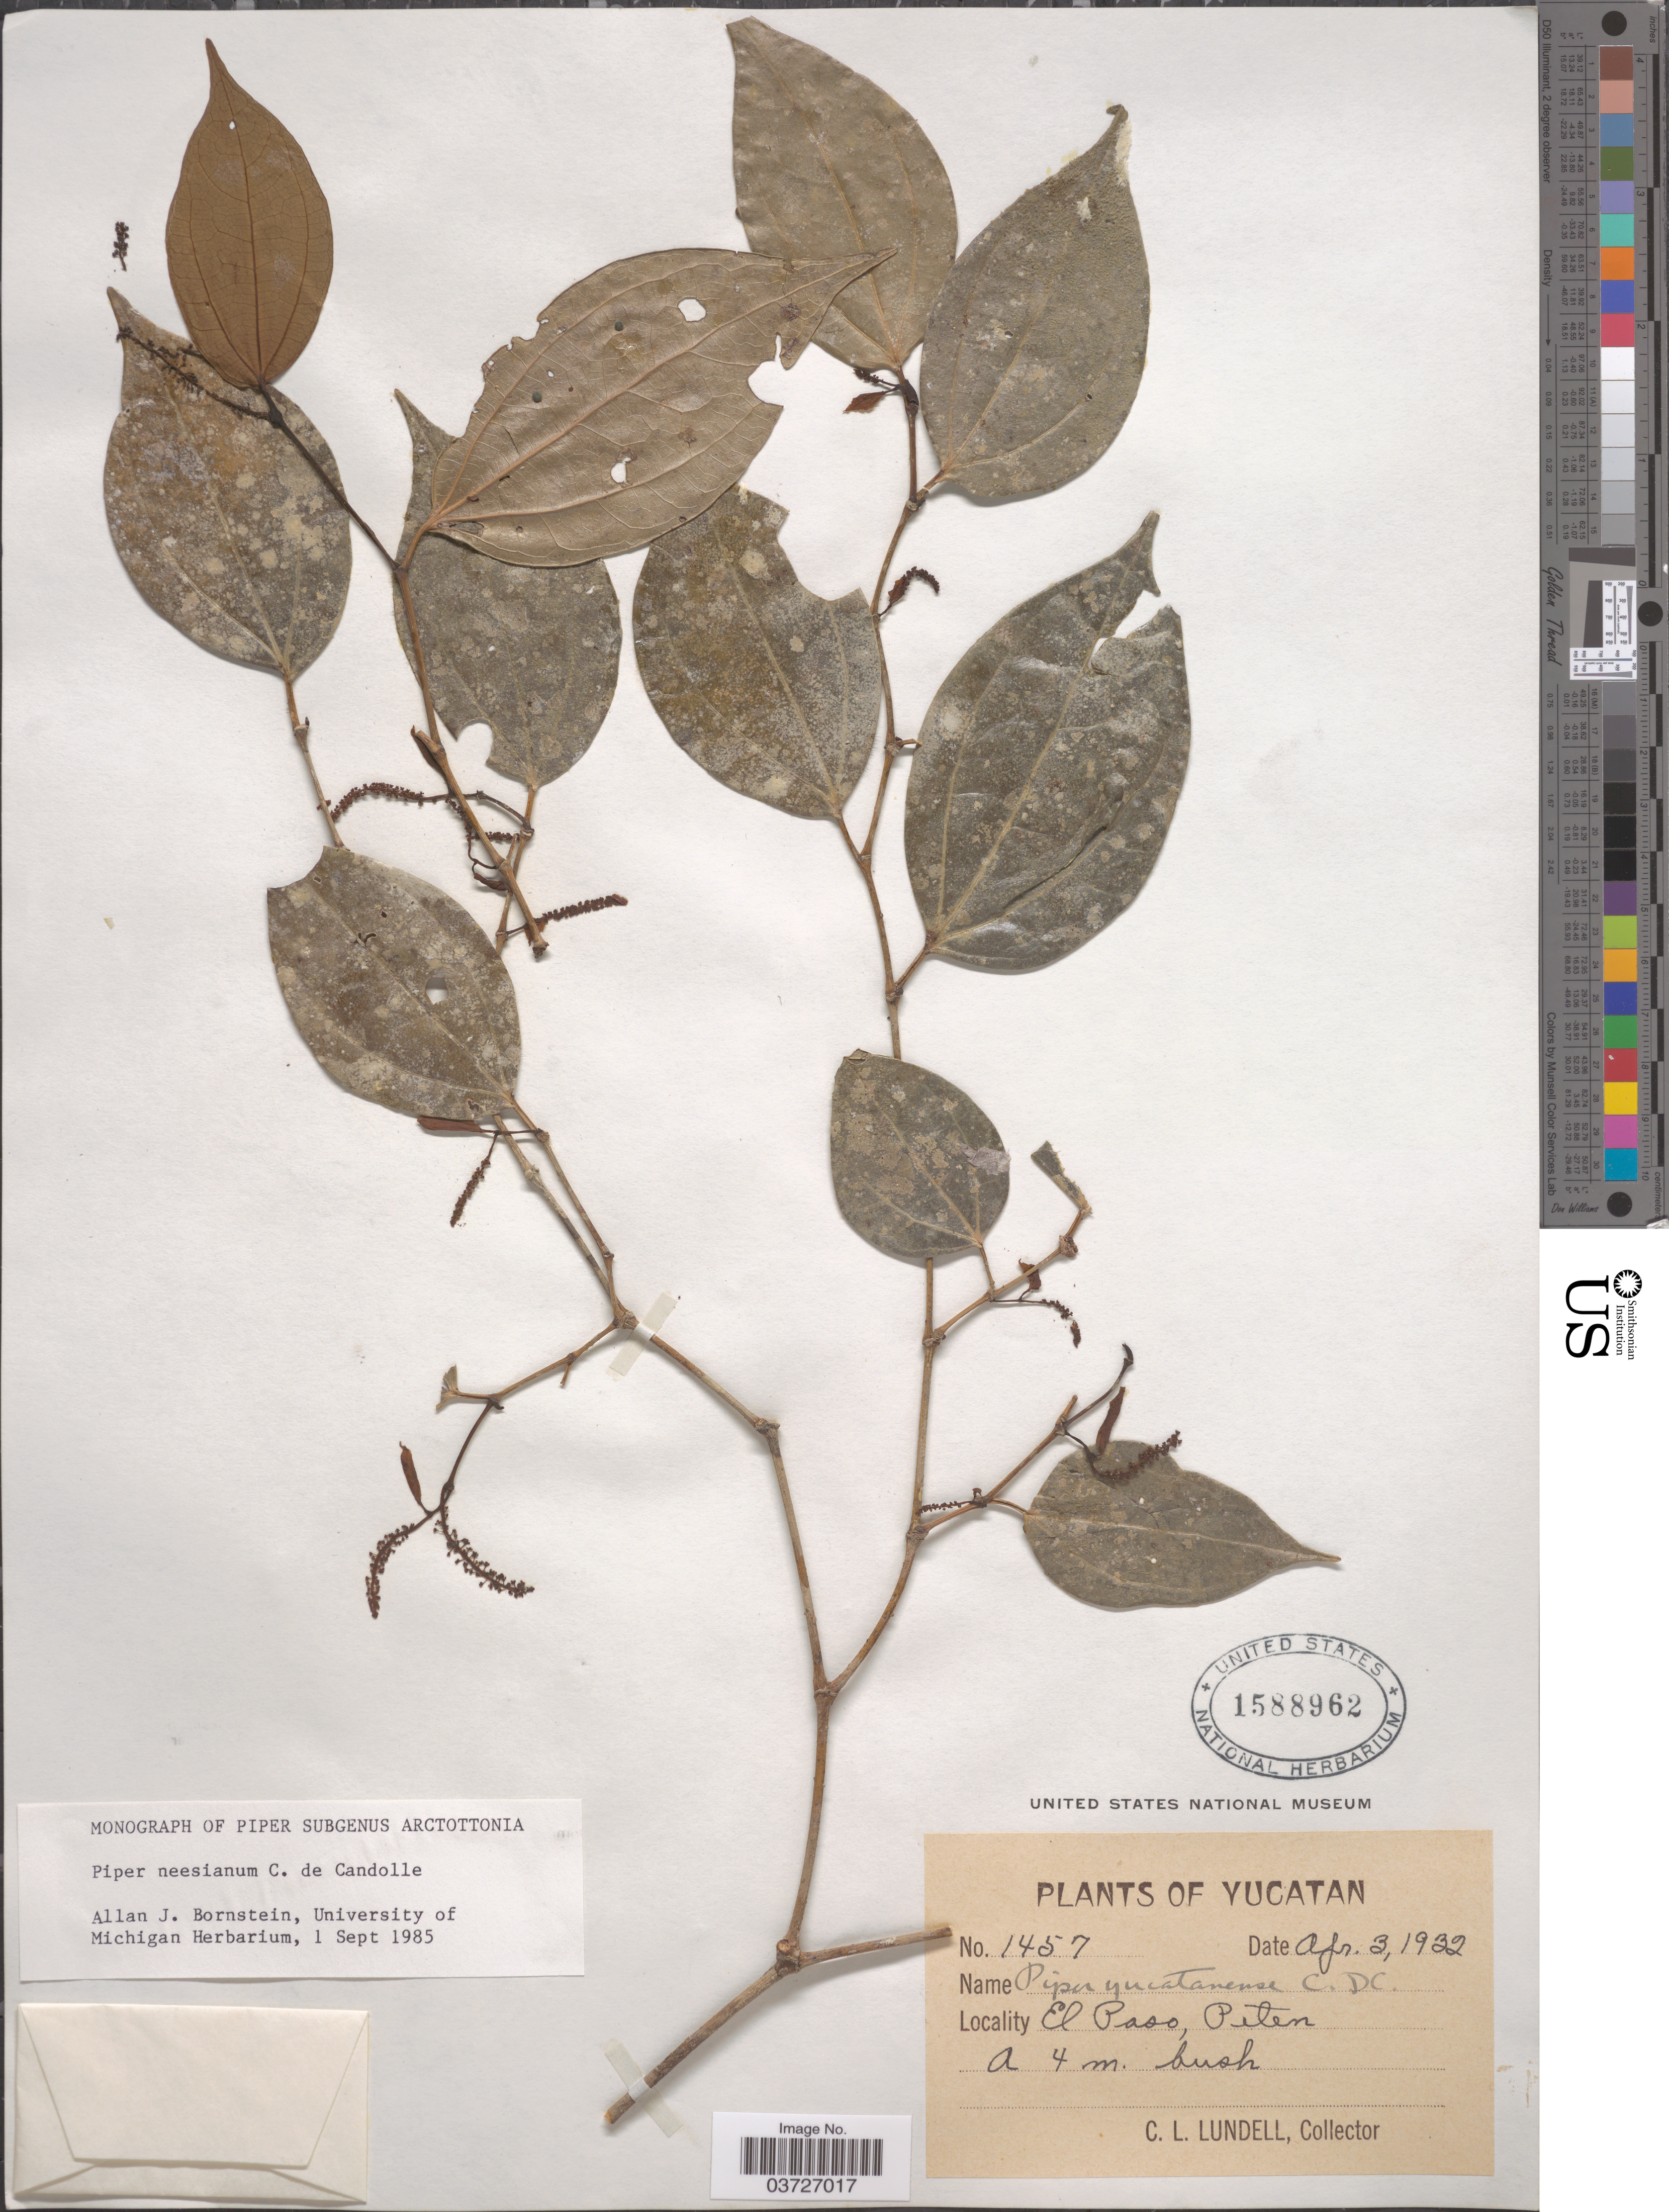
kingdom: Plantae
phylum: Tracheophyta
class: Magnoliopsida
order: Piperales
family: Piperaceae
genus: Piper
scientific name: Piper neesianum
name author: C. DC.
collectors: C. L. Lundell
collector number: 1457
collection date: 1932-04-03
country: Mexico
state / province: Yucatán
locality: El Paso, Piten.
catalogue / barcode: US 1588962